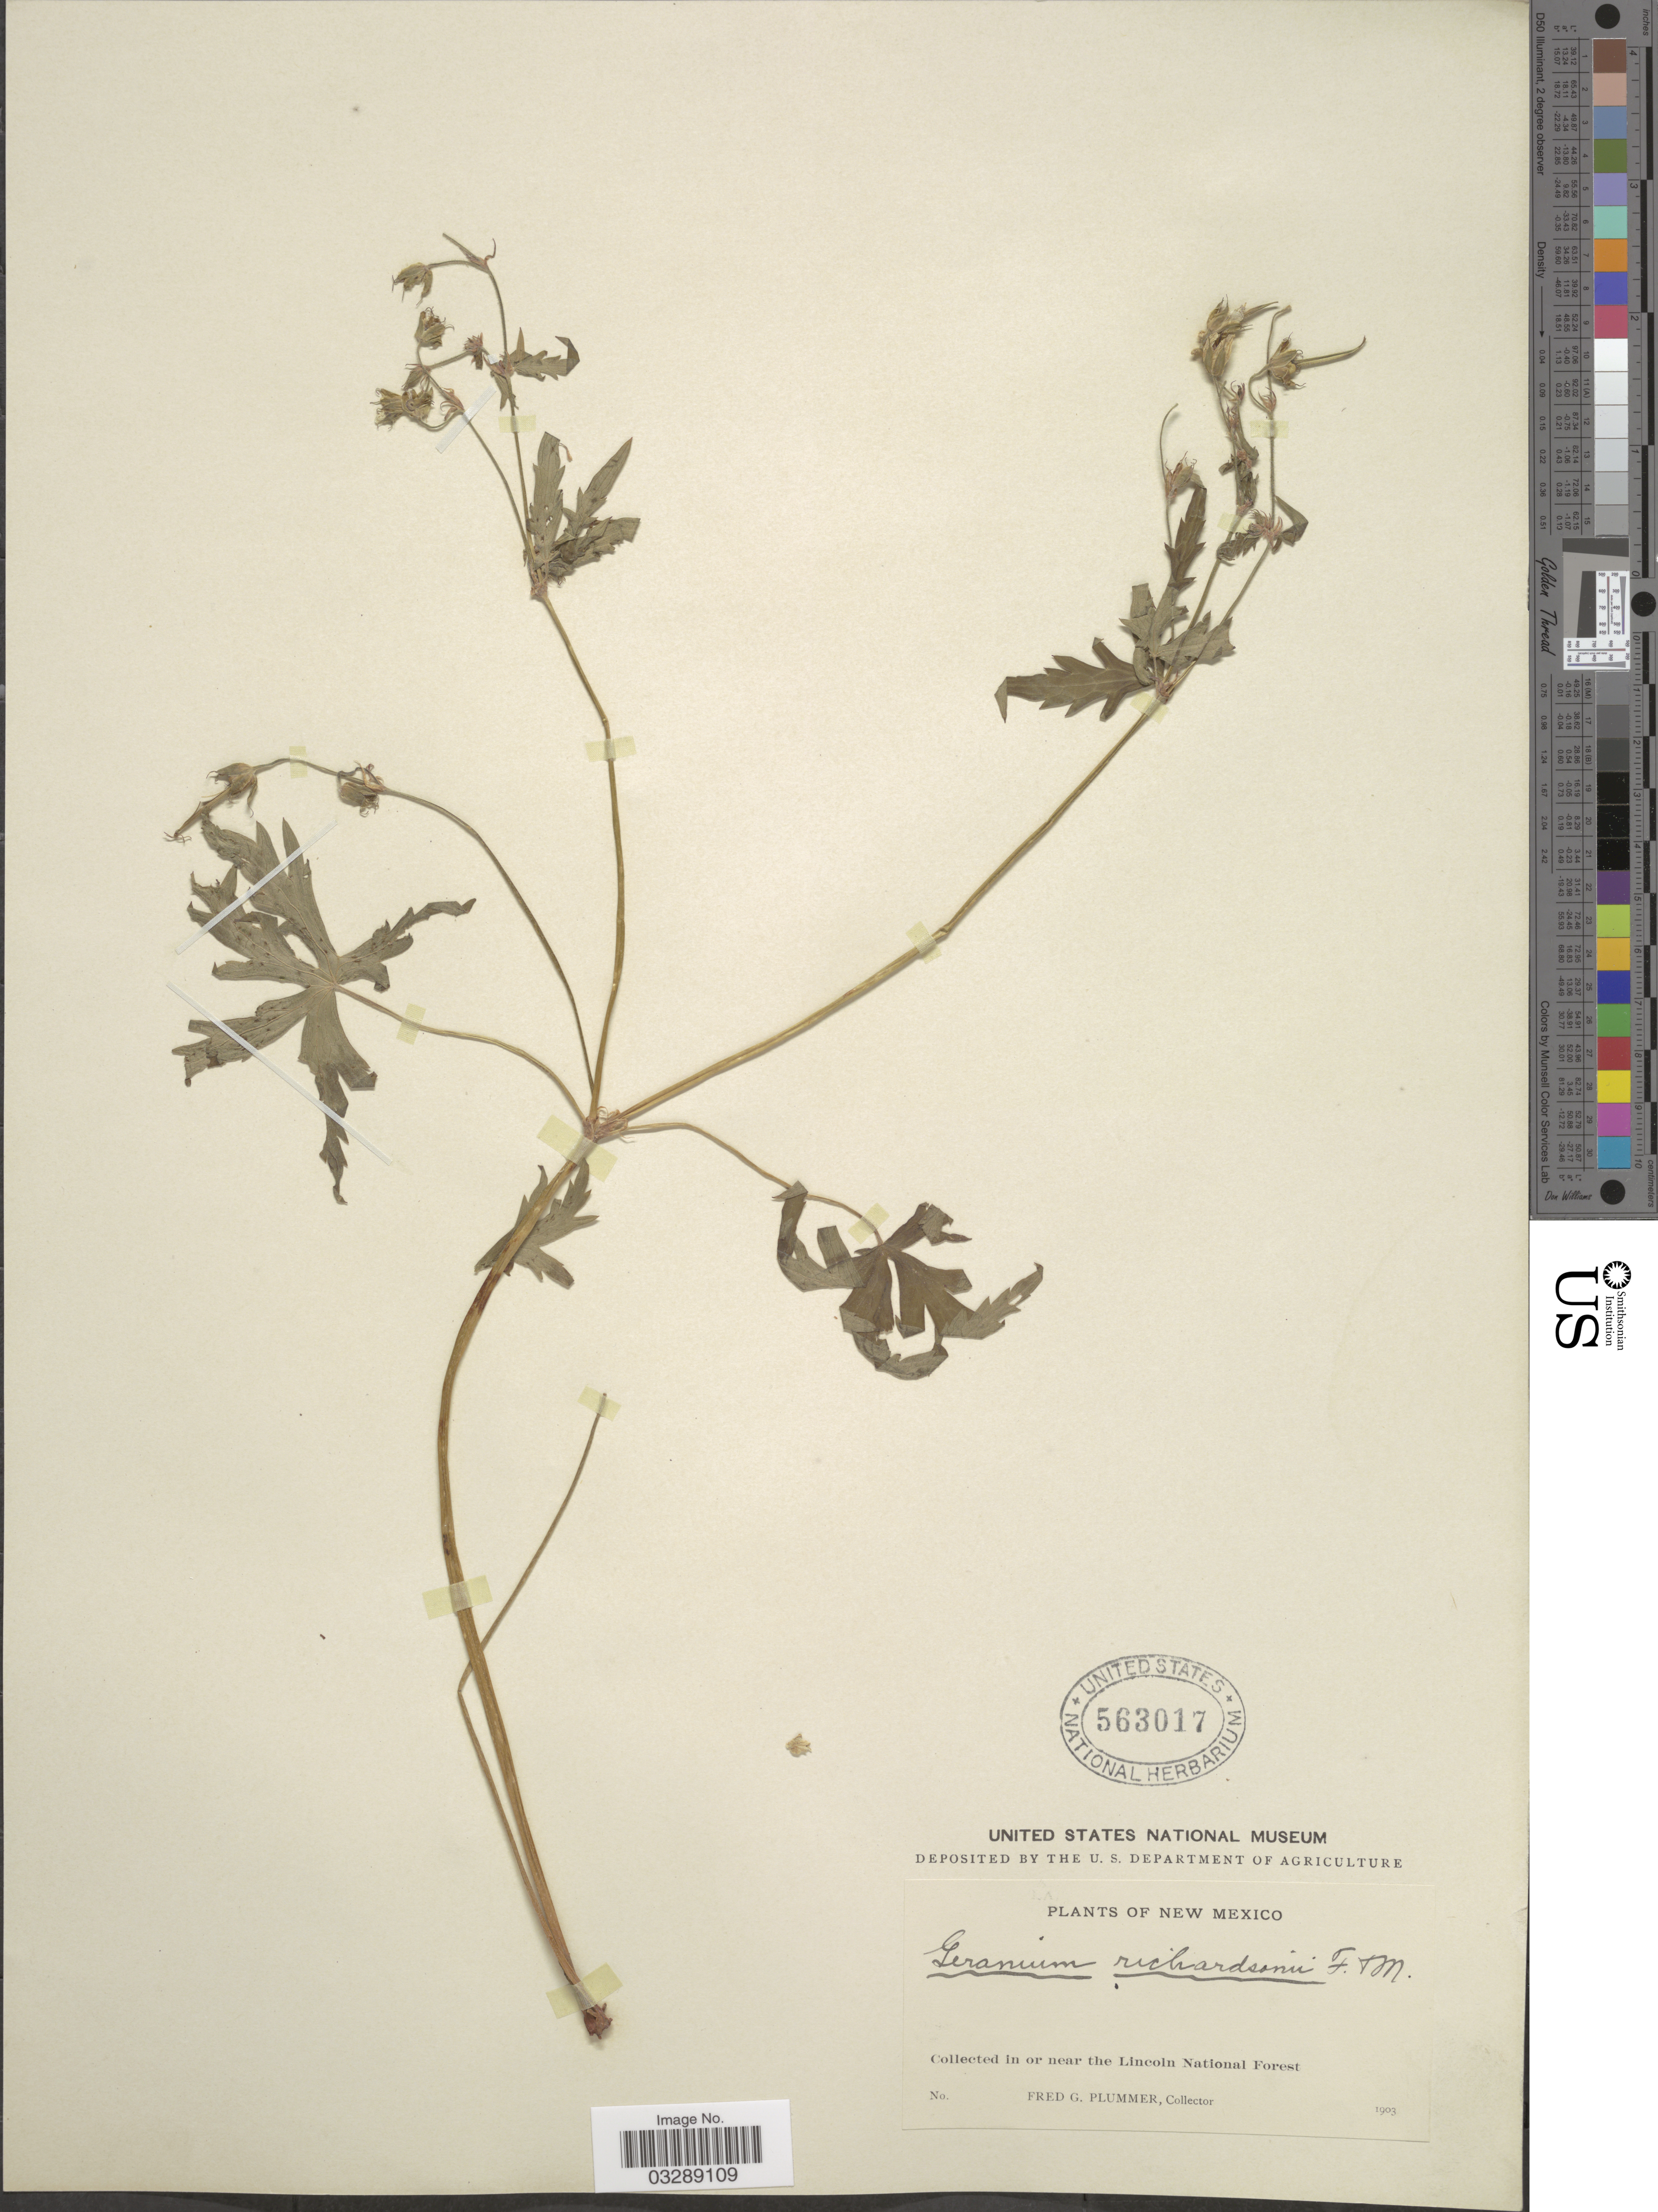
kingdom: Plantae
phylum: Tracheophyta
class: Magnoliopsida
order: Geraniales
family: Geraniaceae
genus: Geranium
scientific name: Geranium richardsonii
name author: Fisch. & Trautv.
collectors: F. Plummer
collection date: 1903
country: United States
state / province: New Mexico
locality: In or near the Lincoln National Forest.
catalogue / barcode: US 563017